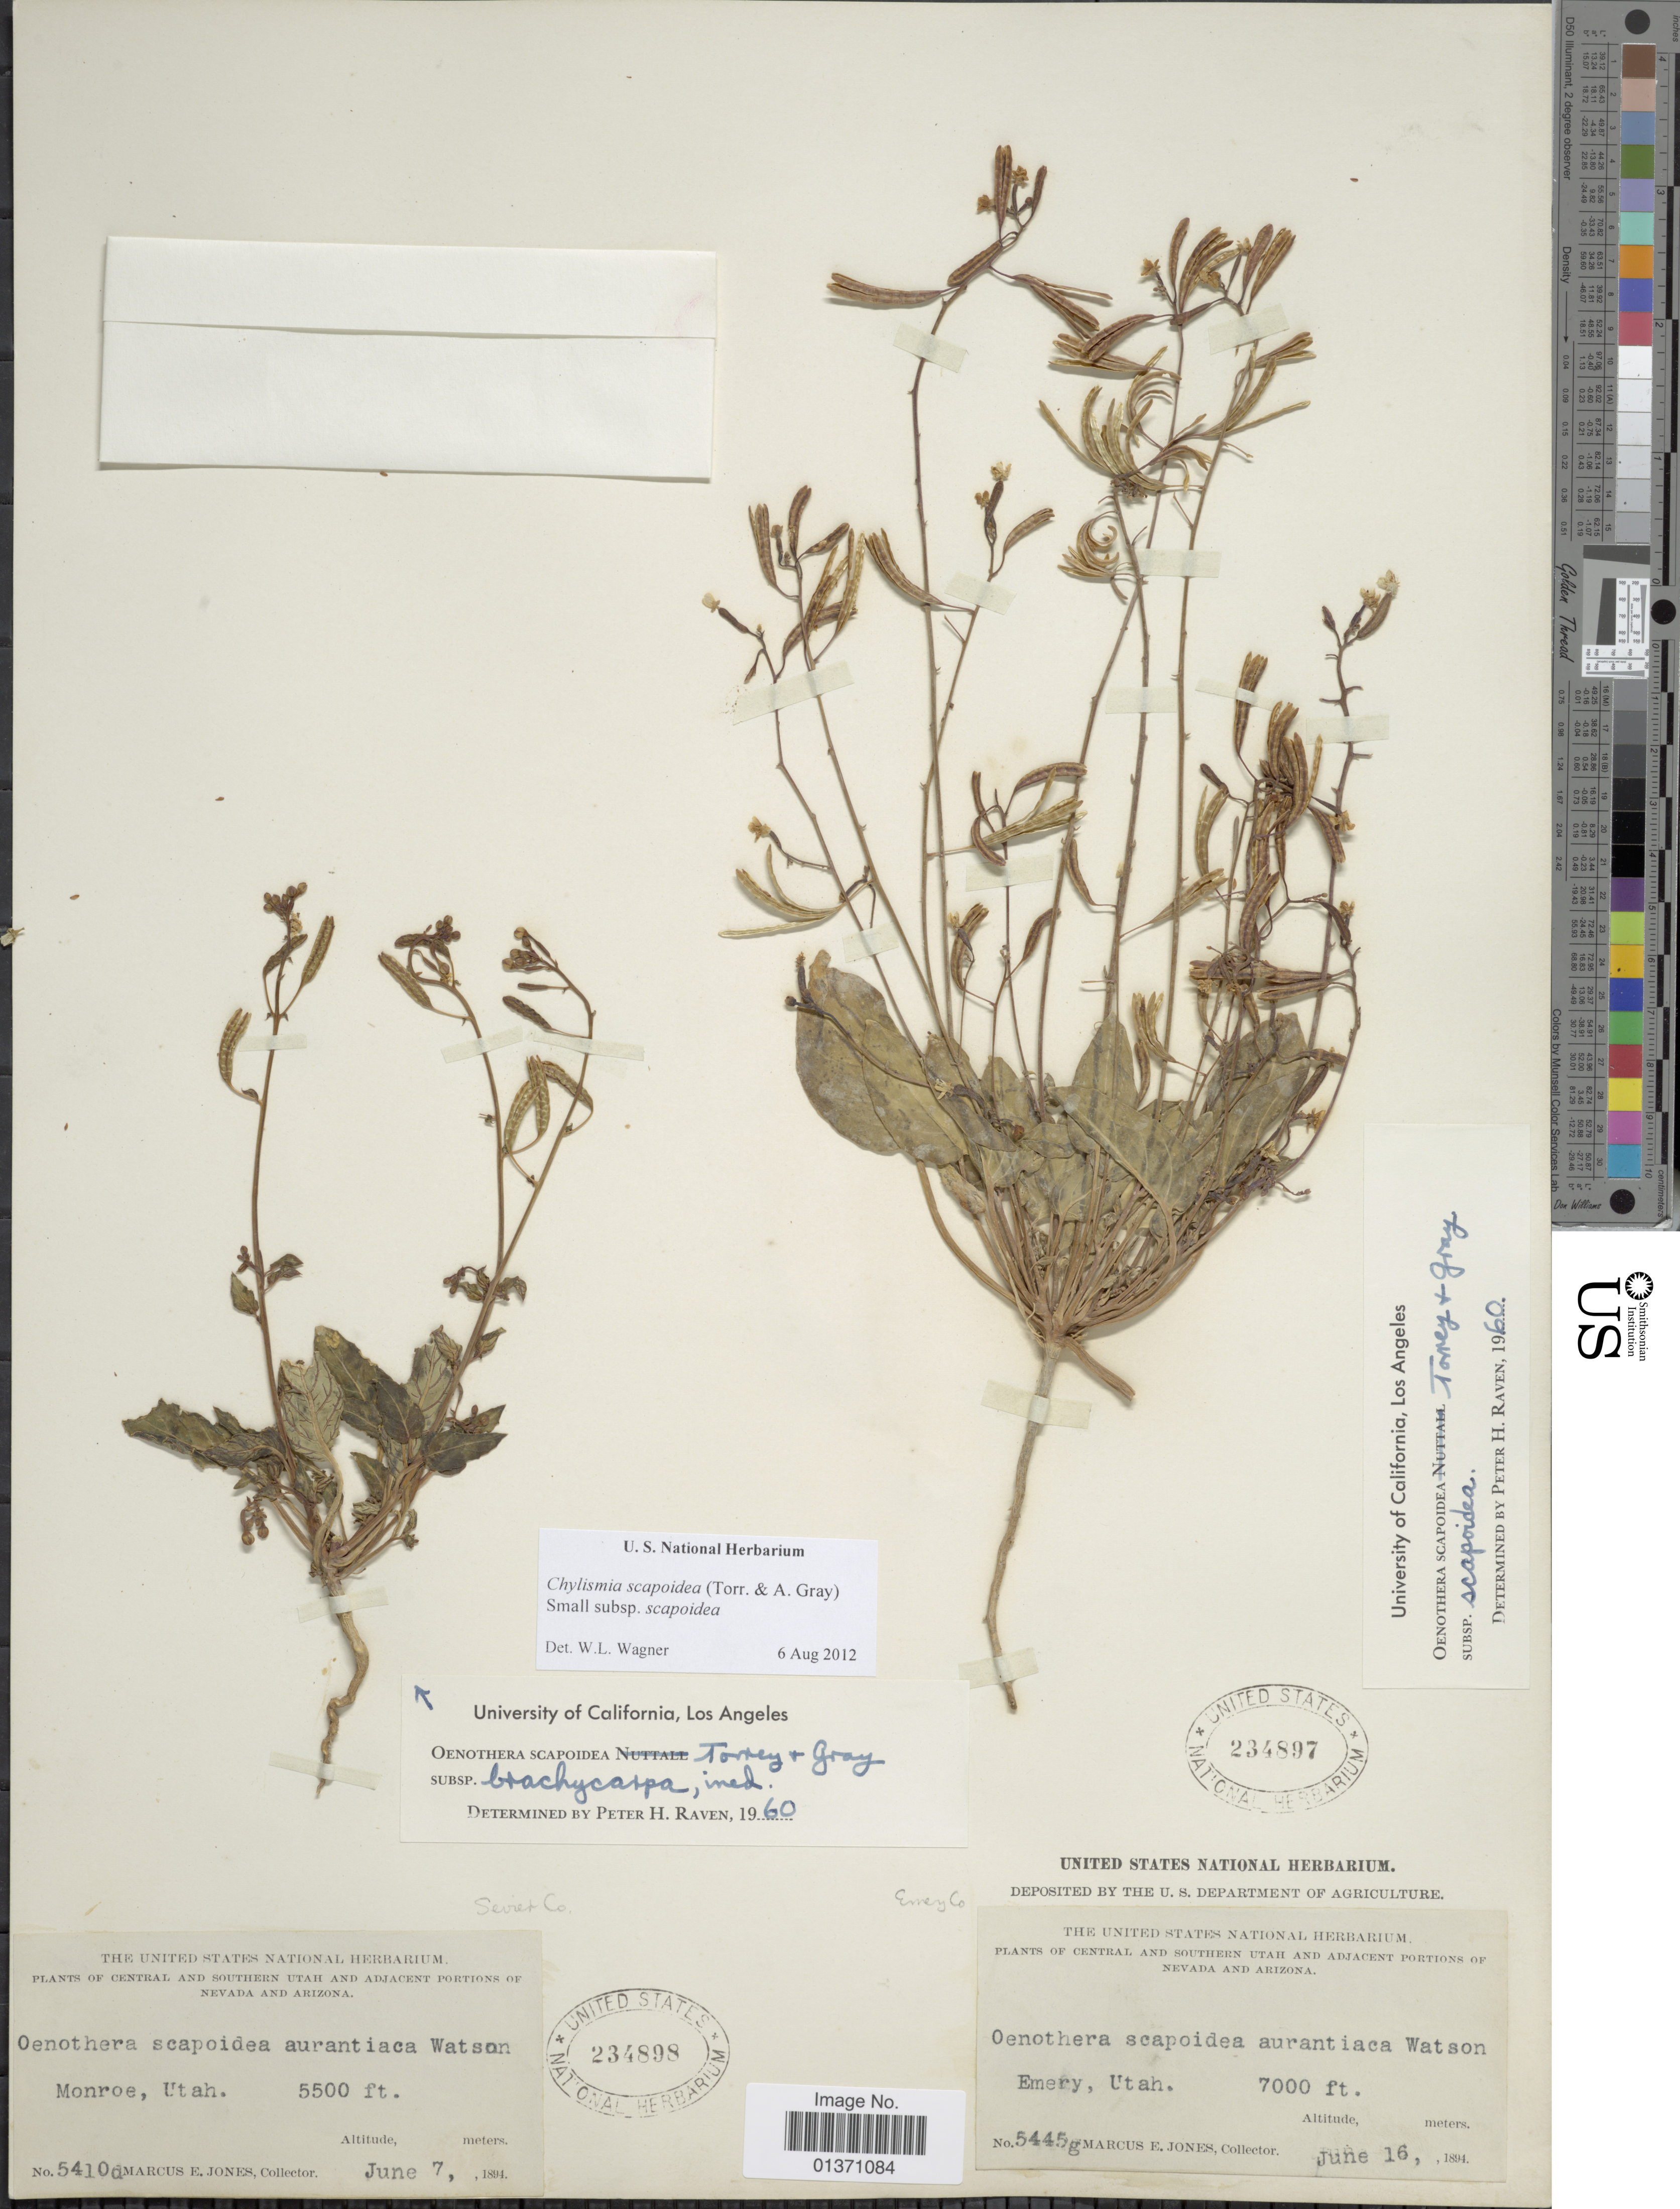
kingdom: Plantae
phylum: Tracheophyta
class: Magnoliopsida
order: Myrtales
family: Onagraceae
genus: Chylismia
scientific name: Chylismia scapoidea subsp. scapoidea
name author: (Torr. & A. Gray) Small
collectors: M. E. Jones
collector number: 5410d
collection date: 1894-06-07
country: United States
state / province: Utah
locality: Central and Southern Utah and adjacent portions of Nevada and Arizona, Monroe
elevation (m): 1676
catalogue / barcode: US 234898-2